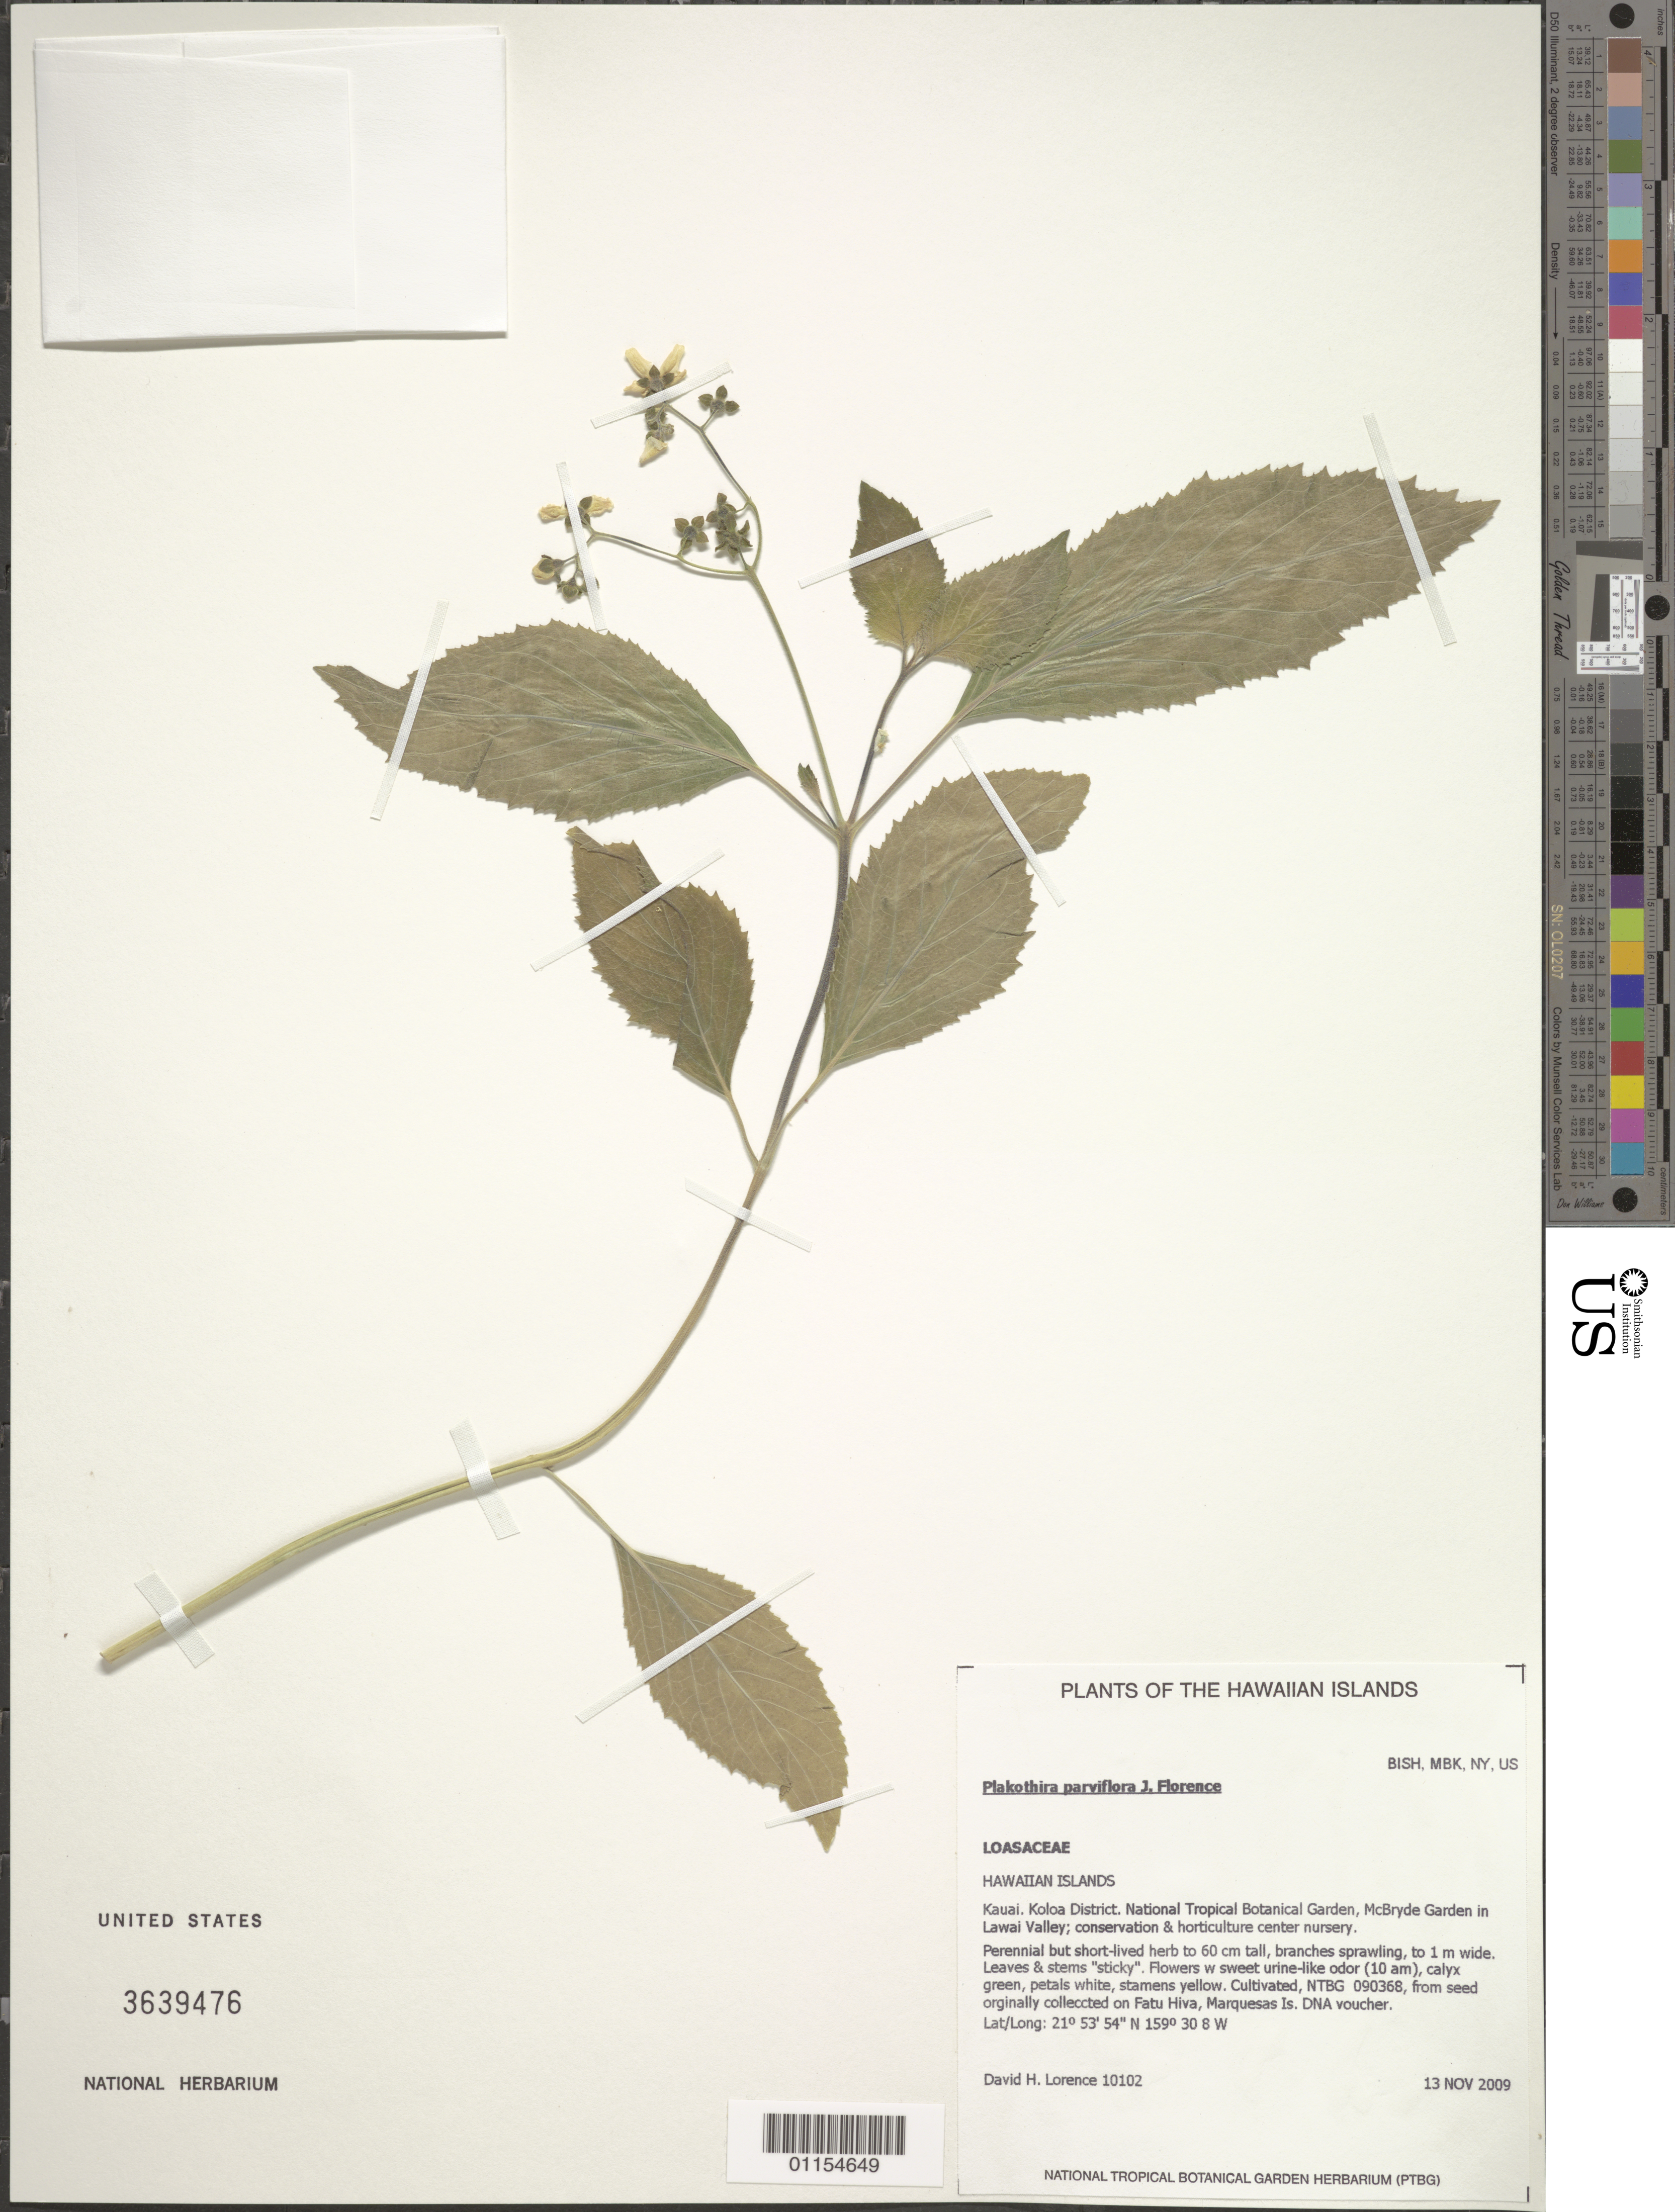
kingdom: Plantae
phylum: Tracheophyta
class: Magnoliopsida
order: Cornales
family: Loasaceae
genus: Plakothira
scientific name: Plakothira parviflora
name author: J. Florence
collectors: D. Lorence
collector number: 10102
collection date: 2009-11-13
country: United States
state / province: Hawaii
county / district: Kauai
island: Kaua'i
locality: Koloa District. National Tropical Botanical Garden, McBryde Garden in Lawai Valley; conservation and horticulture center nursery.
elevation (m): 20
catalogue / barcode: US 3639476